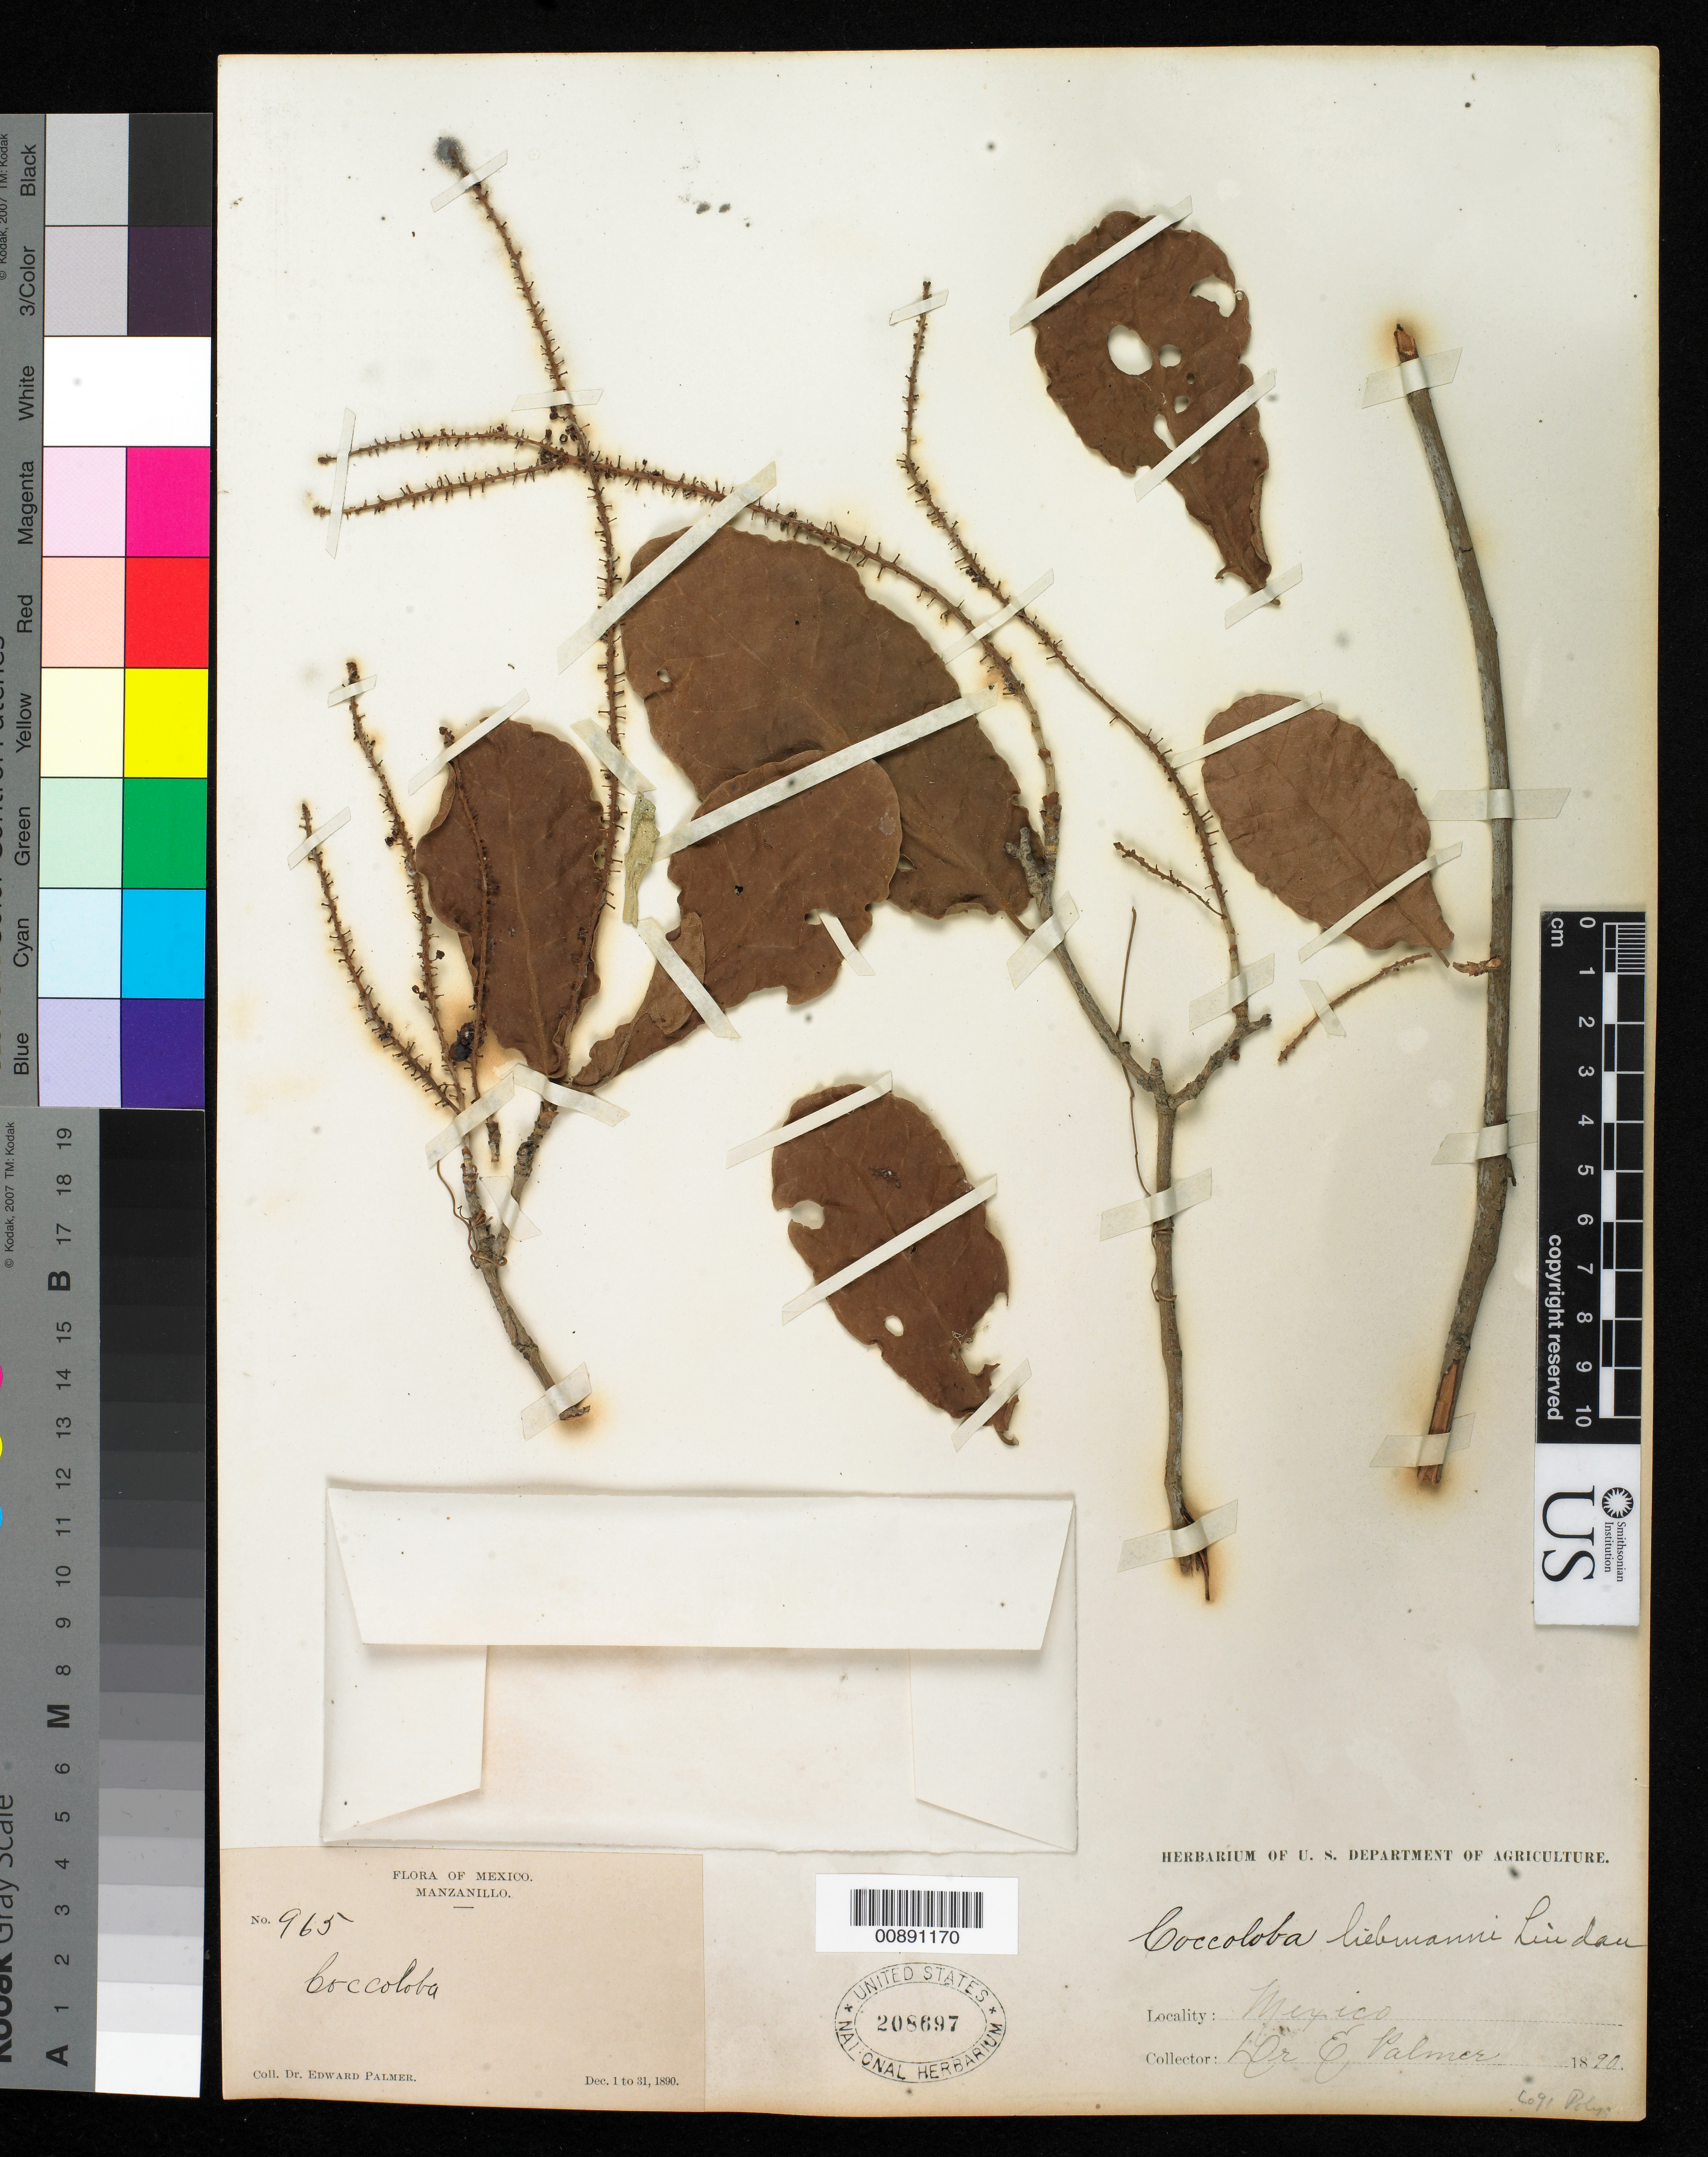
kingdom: Plantae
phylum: Tracheophyta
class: Magnoliopsida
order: Caryophyllales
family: Polygonaceae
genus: Coccoloba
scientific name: Coccoloba liebmannii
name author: Lindau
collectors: E. Palmer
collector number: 965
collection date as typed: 01 Dec 1890 to 31 Dec 1890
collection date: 1890-12-01/1890-12-31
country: Mexico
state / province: Colima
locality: Manzanillo, Colima.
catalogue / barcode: US 208697